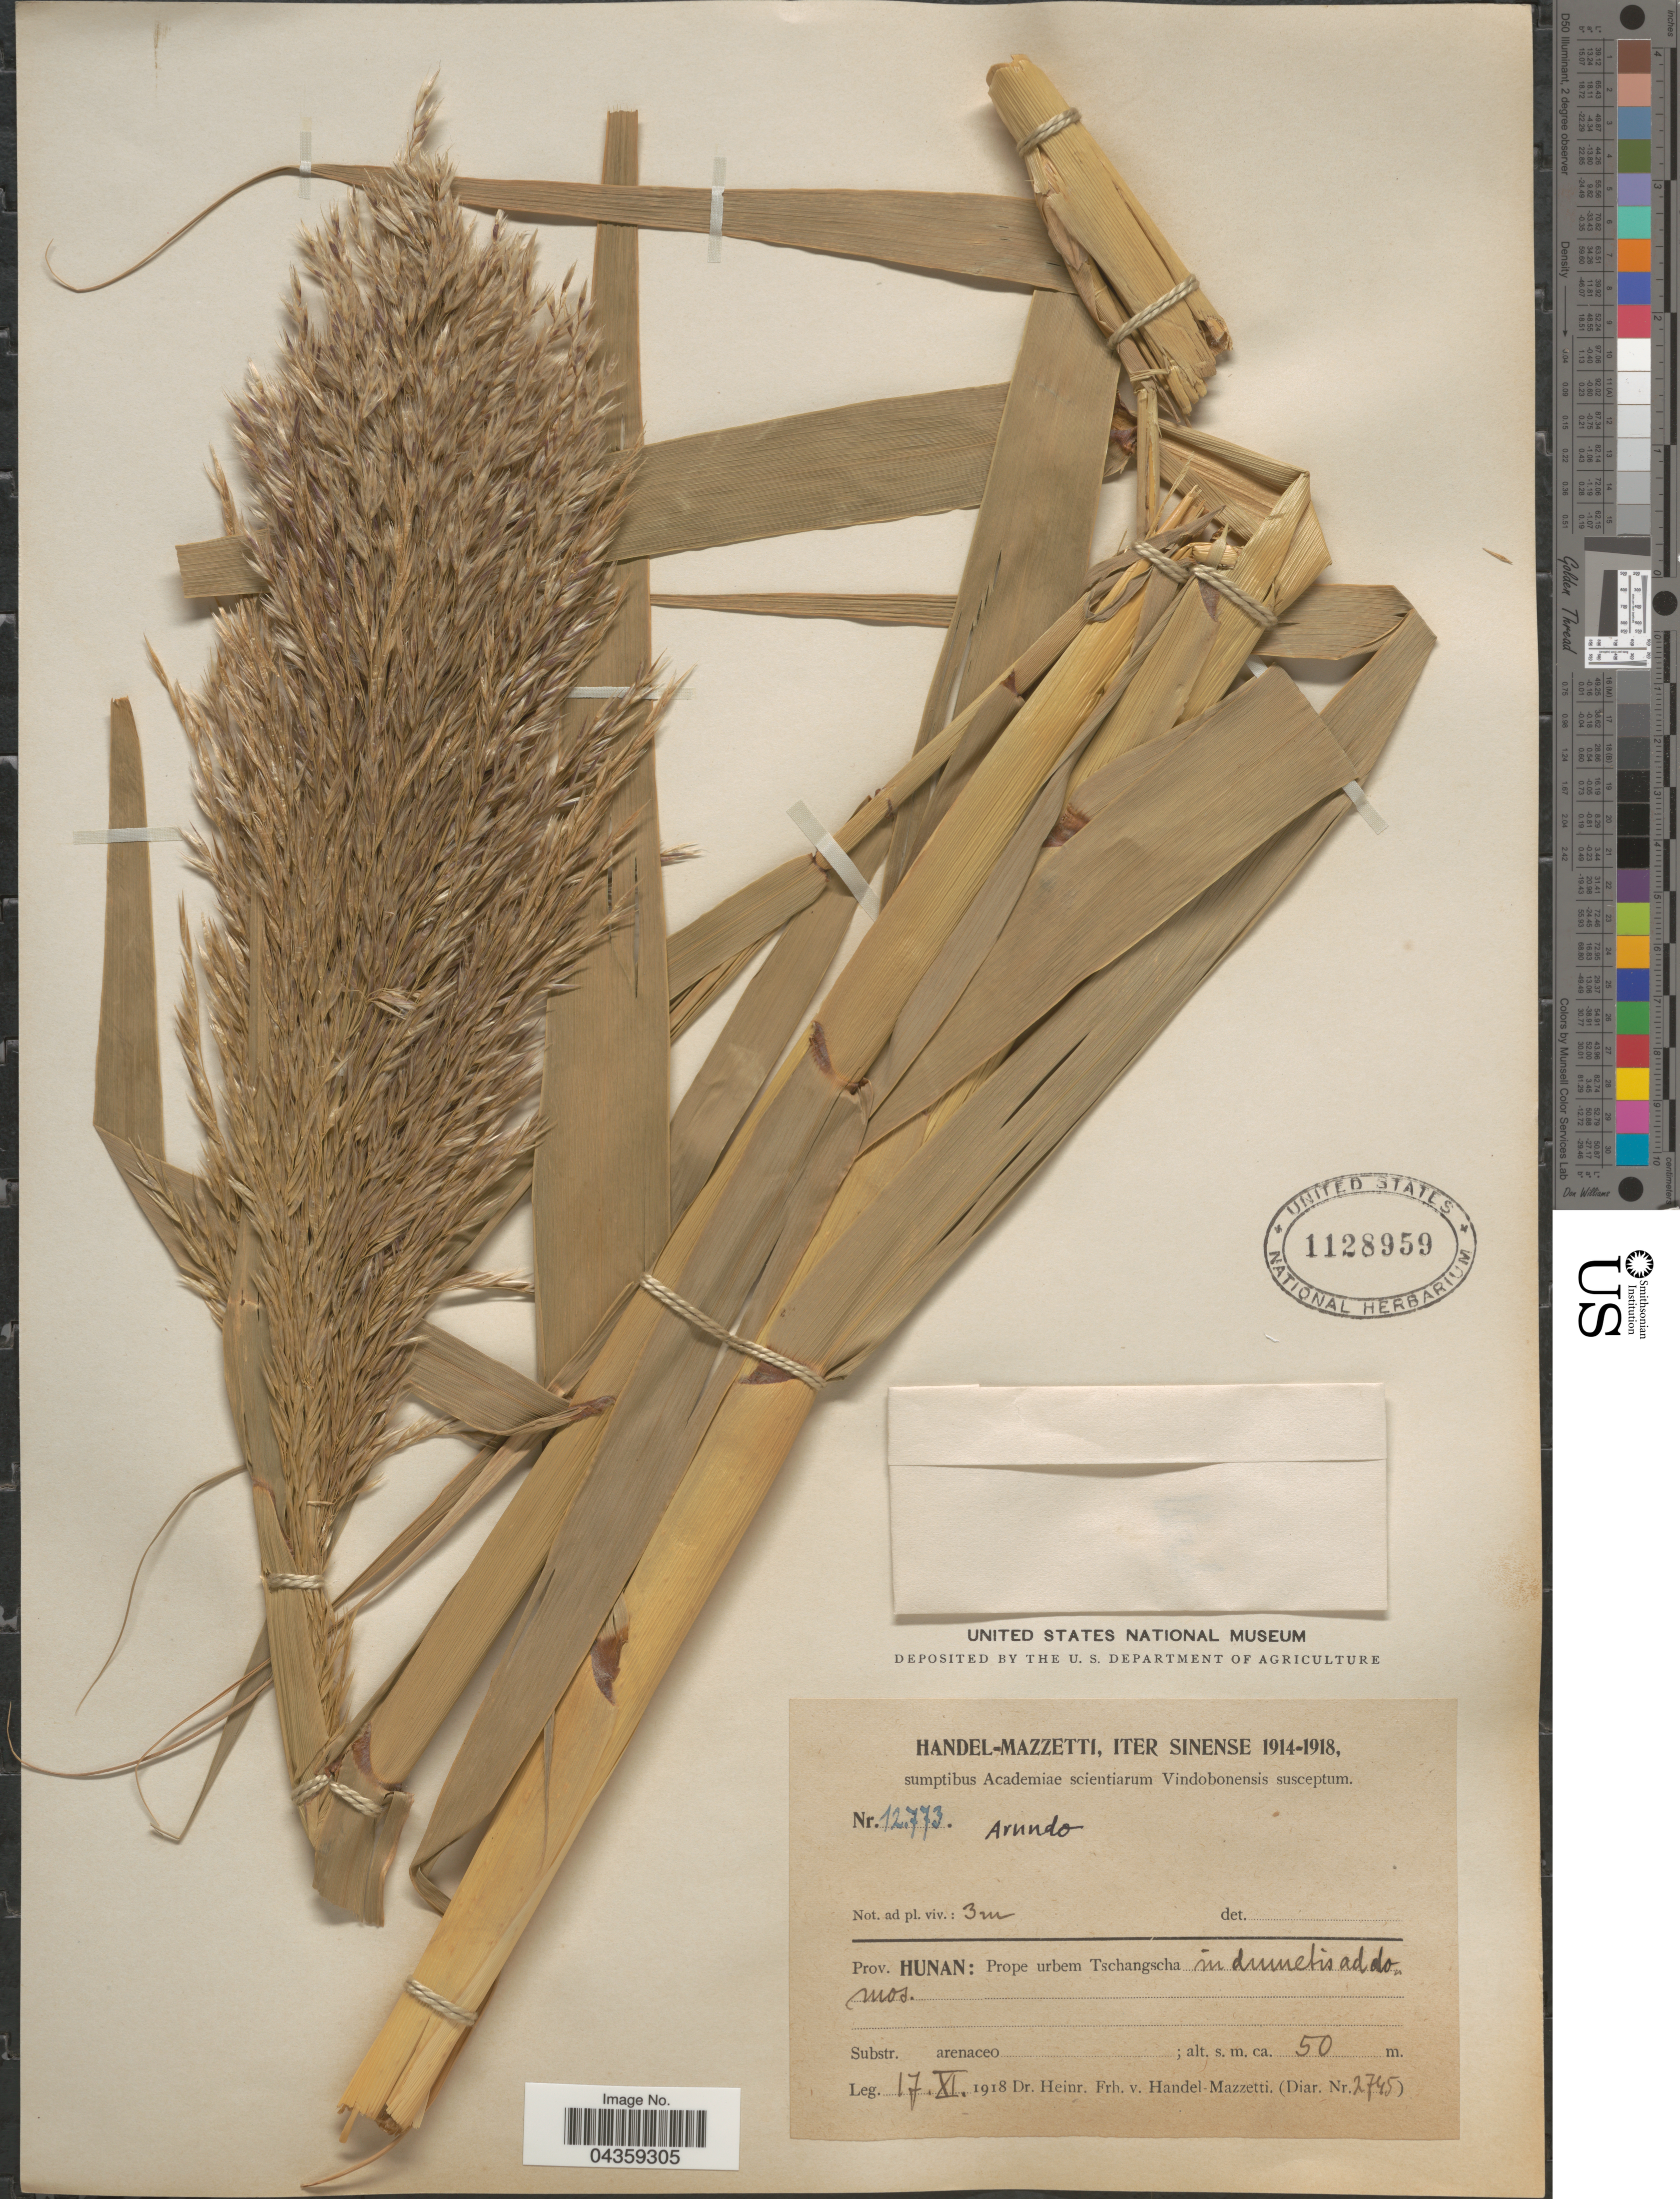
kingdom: Plantae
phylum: Tracheophyta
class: Liliopsida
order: Poales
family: Poaceae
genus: Arundo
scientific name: Arundo donax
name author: L.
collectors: H. Handel-Mazzetti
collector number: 12773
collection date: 1918-11-17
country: China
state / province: Hunan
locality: Iter Sinense 1914-1918. Prope urbem Tschangscha in dumetis addomos.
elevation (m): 50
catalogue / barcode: US 1128959